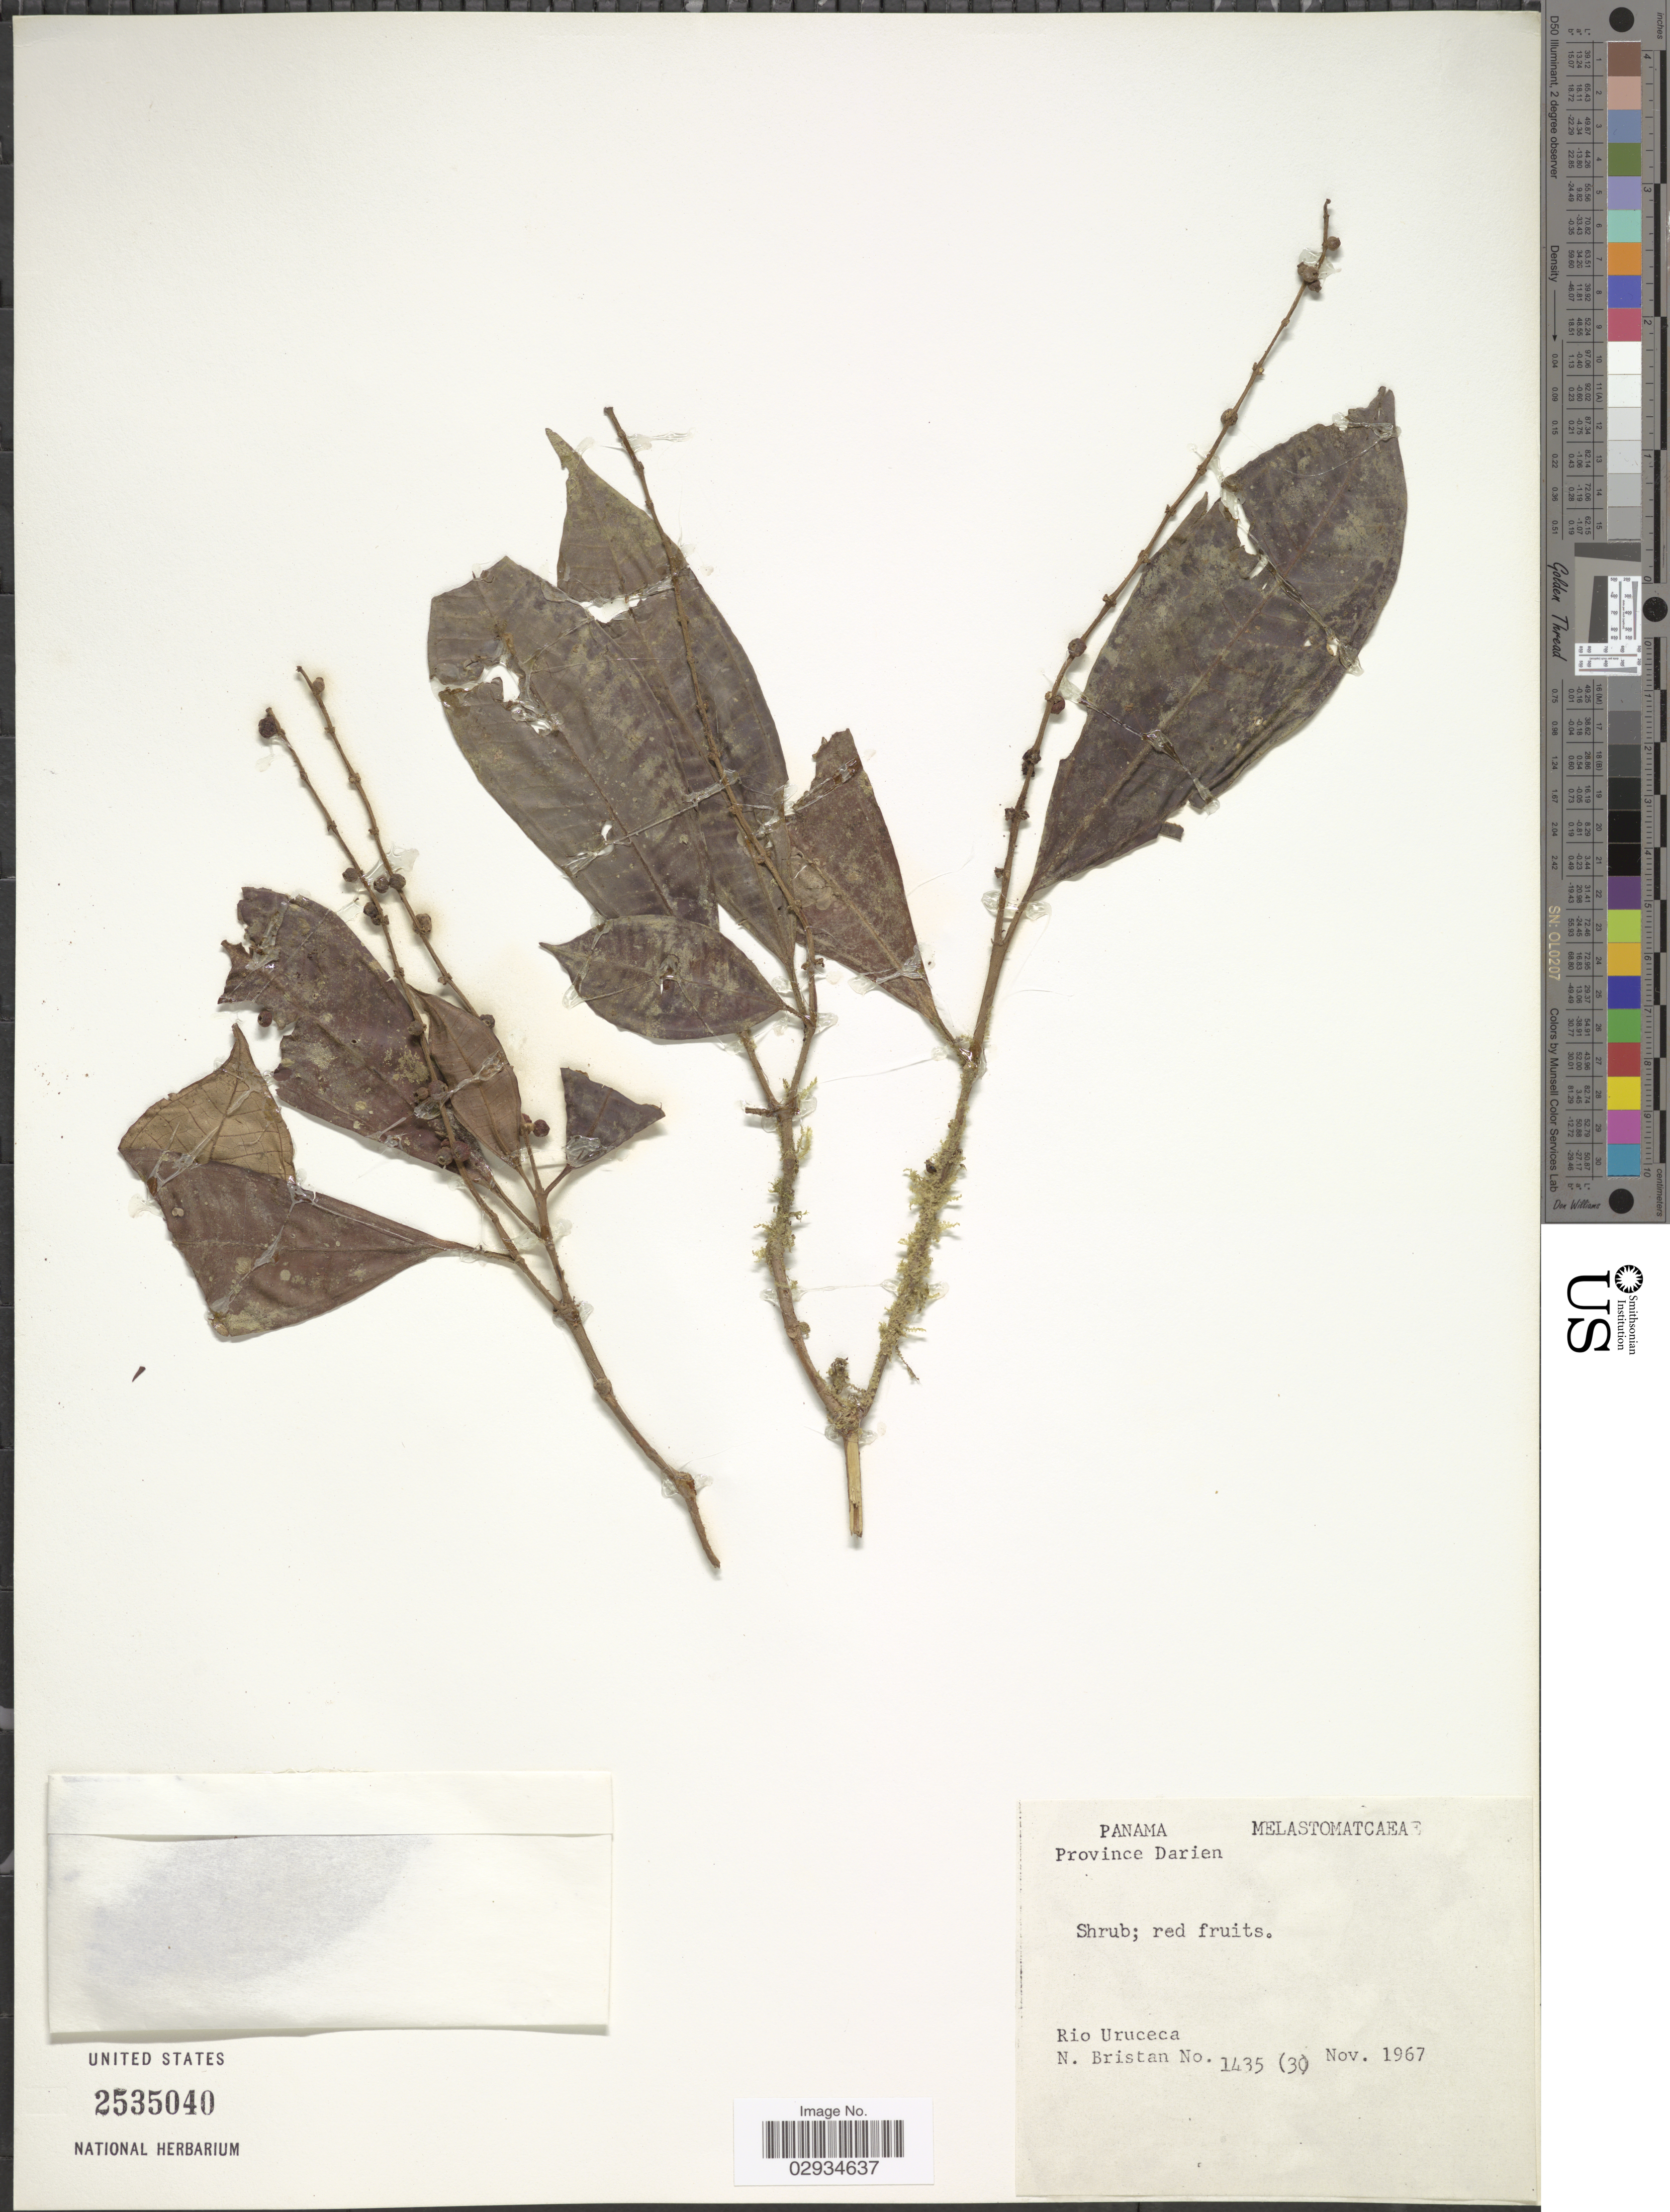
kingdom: Plantae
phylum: Tracheophyta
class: Magnoliopsida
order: Myrtales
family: Melastomataceae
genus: Miconia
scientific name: Miconia triplinervis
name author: Ruiz & Pav.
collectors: N. Bristan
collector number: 1435(30)*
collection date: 1967-11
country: Panama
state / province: Darién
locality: Rio Uruceca.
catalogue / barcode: US 2535040